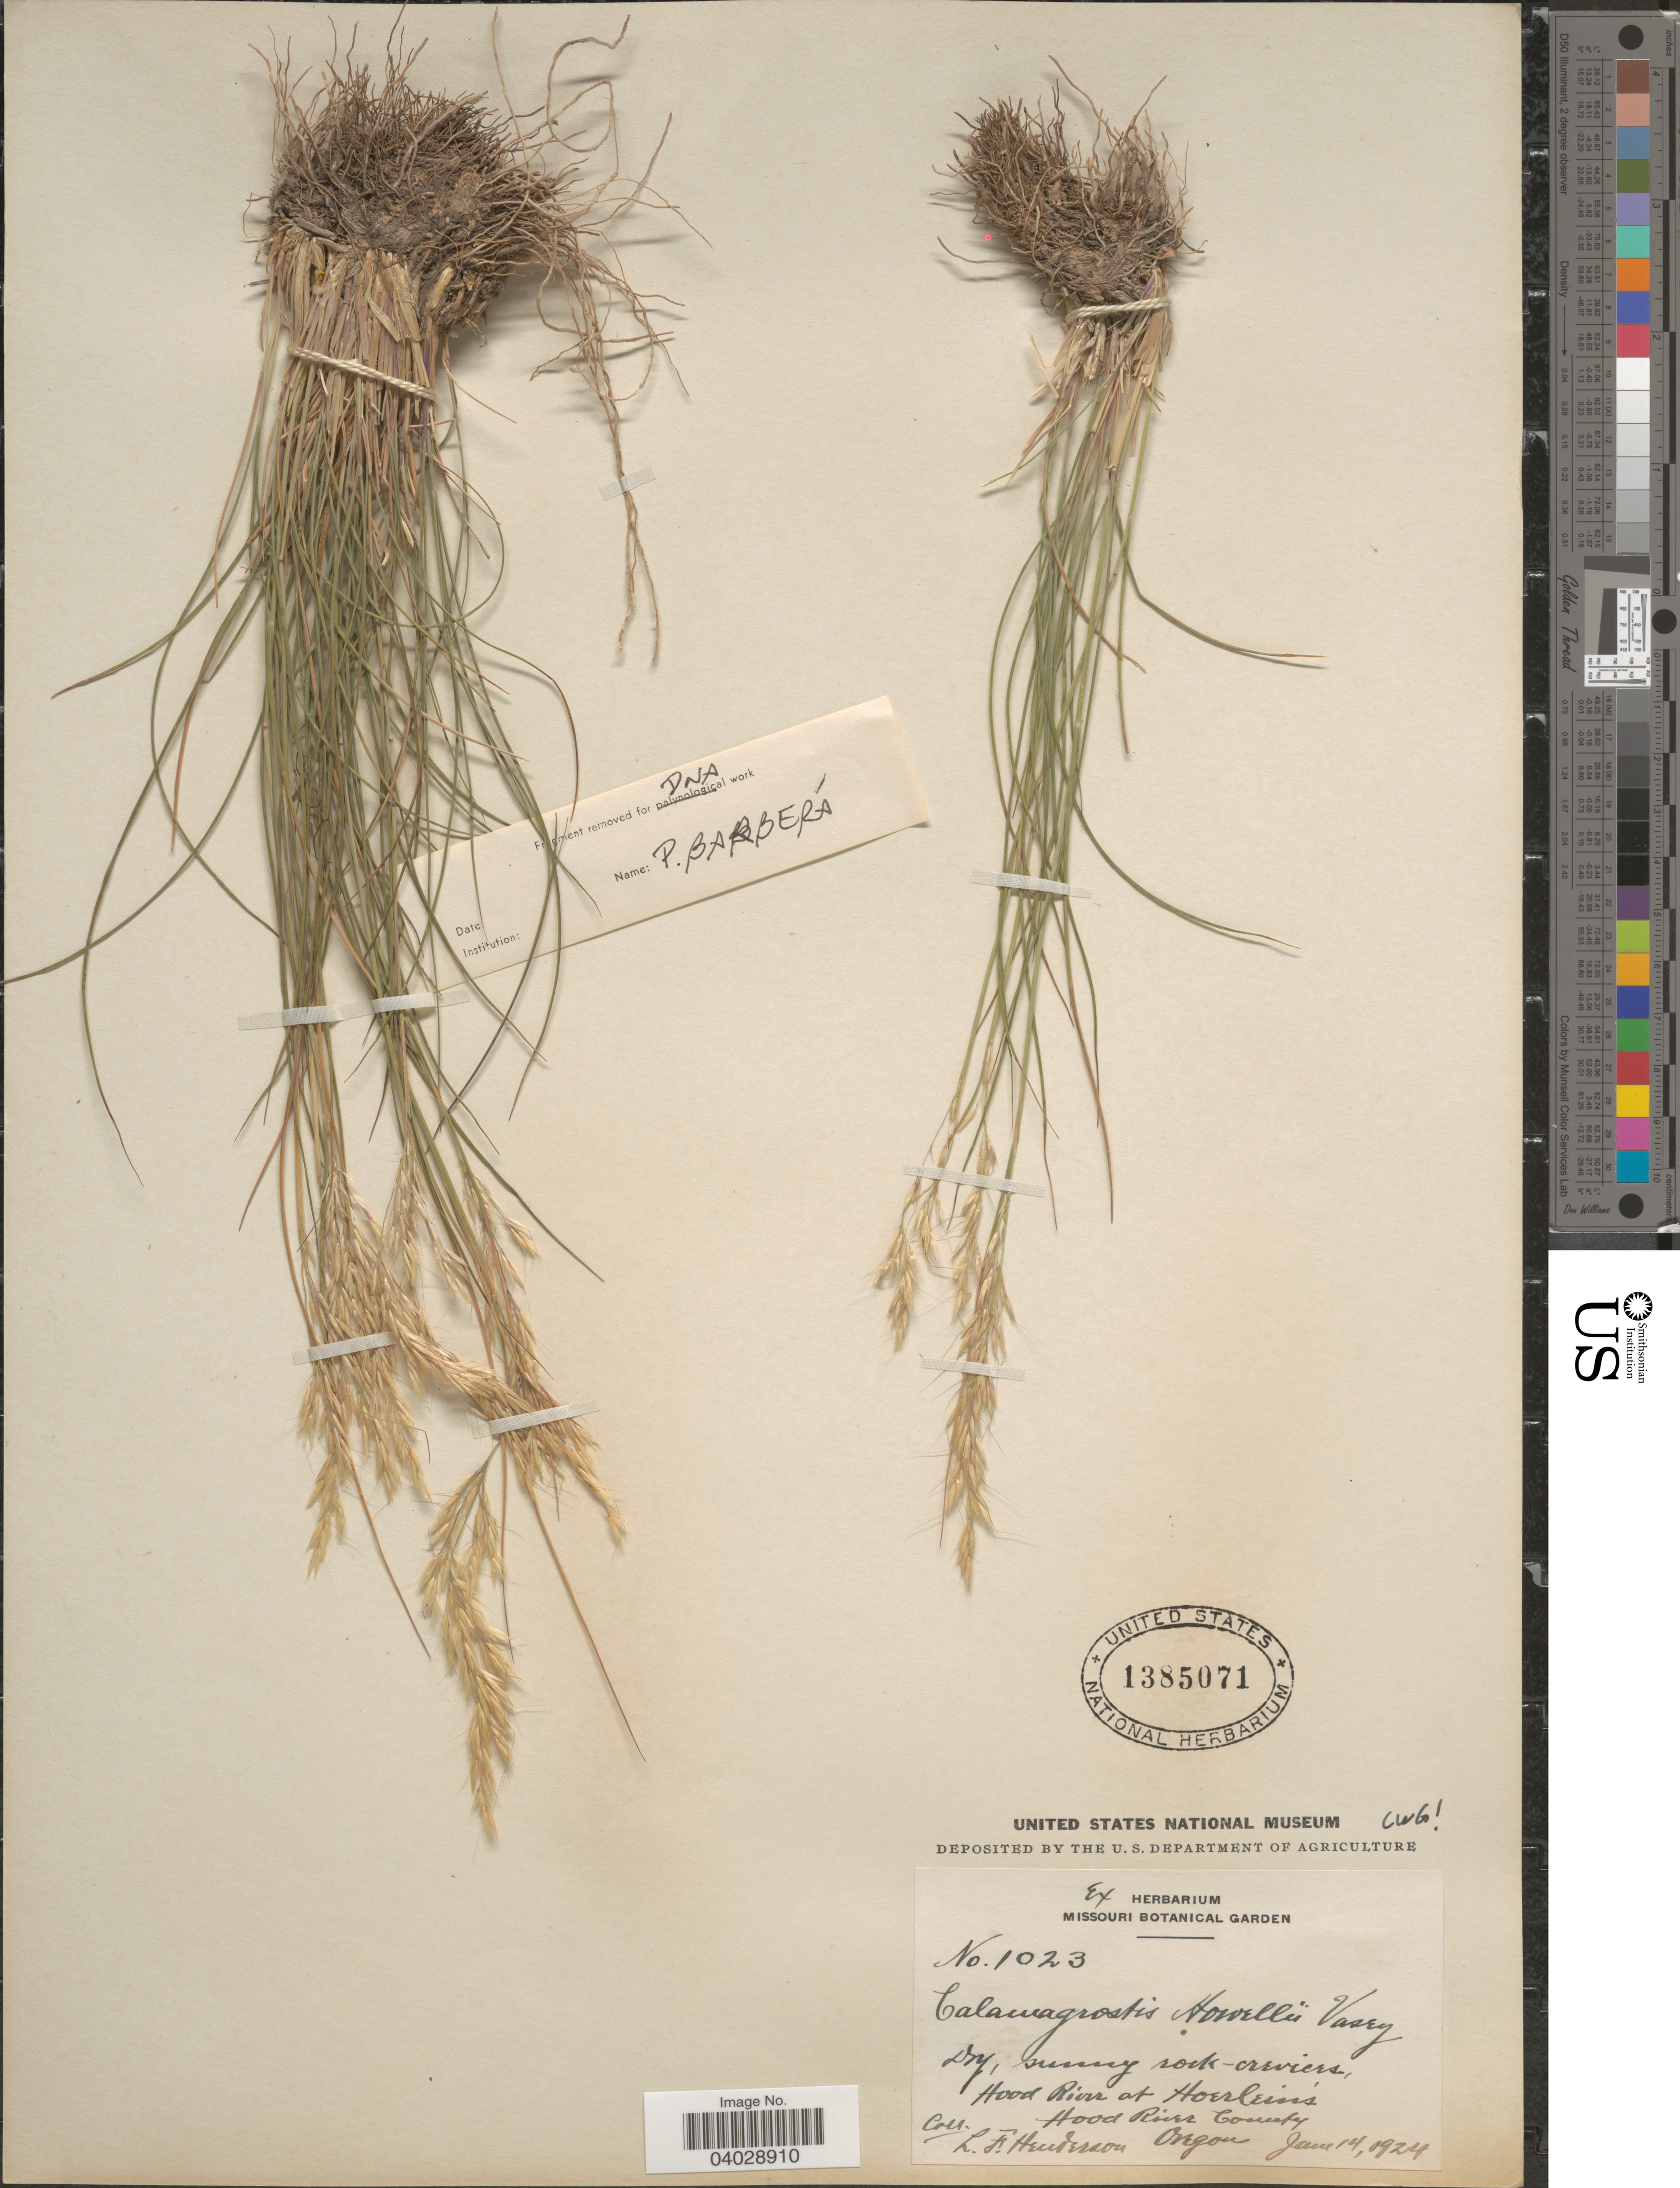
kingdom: Plantae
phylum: Tracheophyta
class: Liliopsida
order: Poales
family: Poaceae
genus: Calamagrostis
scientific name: Calamagrostis howellii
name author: Vasey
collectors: L. Henderson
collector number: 1023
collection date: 1924-06-14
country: United States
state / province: Oregon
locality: Hood River at Hoerlein's Hood River County.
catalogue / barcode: US 1385071